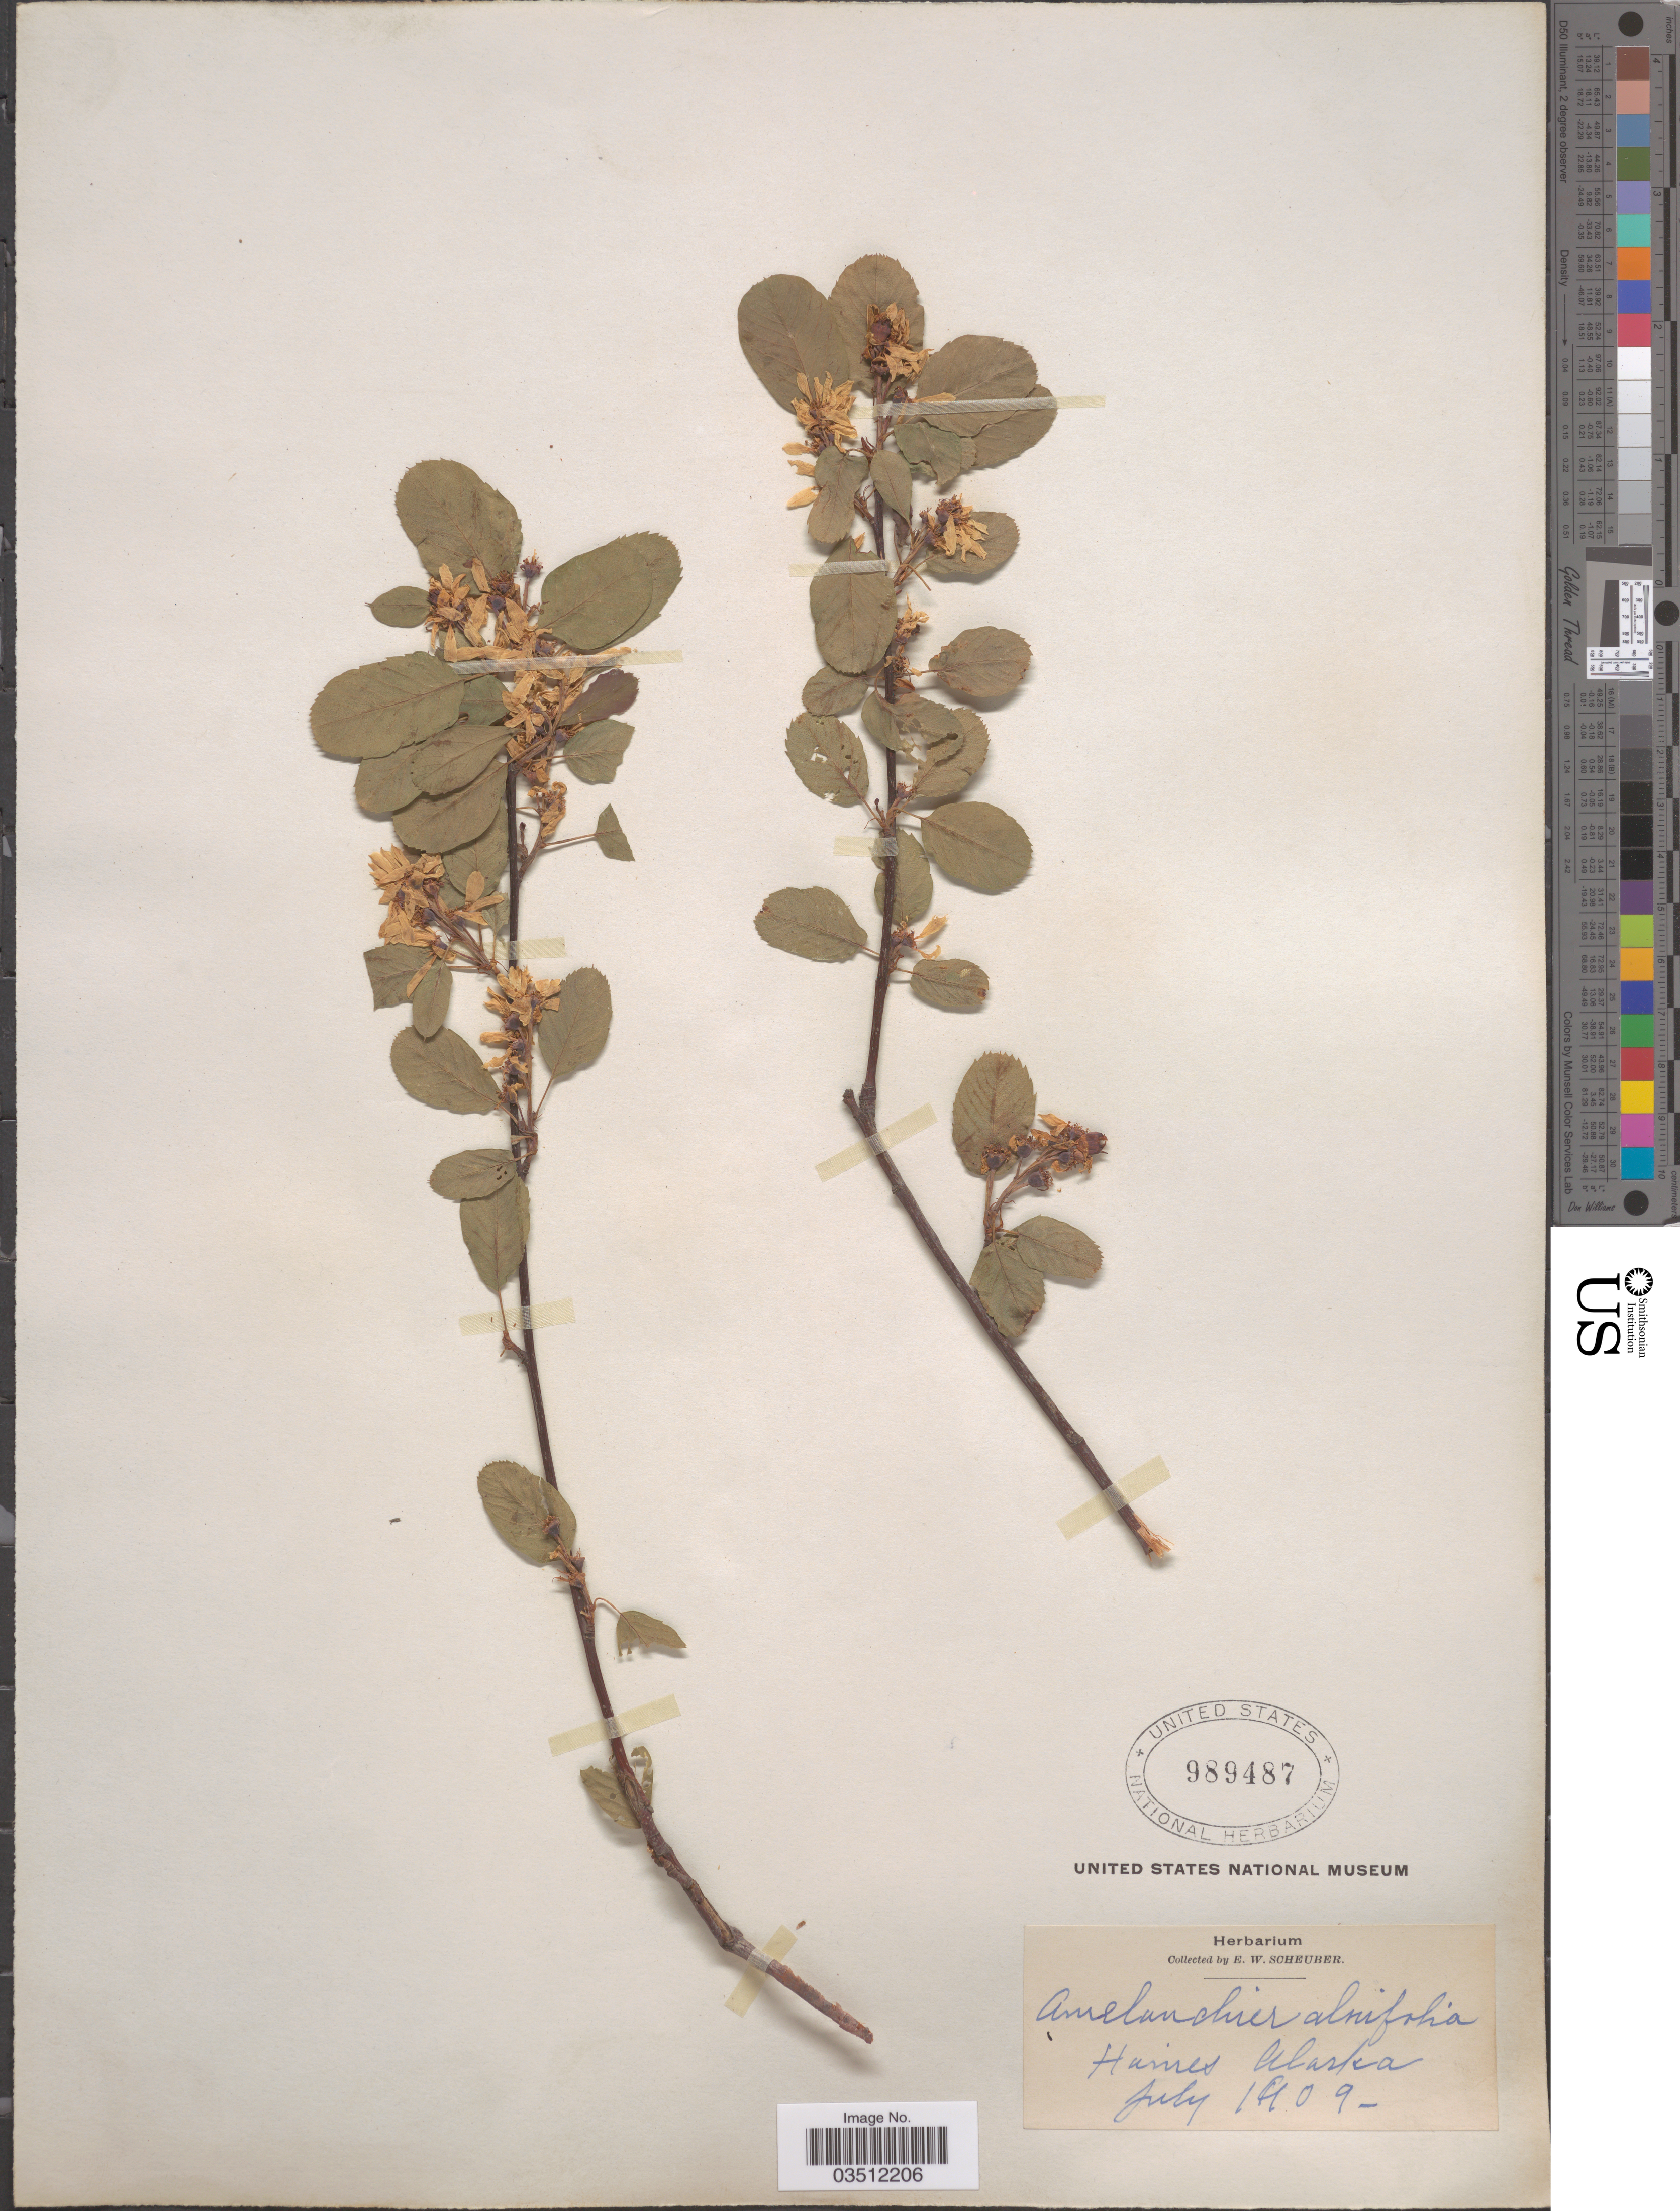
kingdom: Plantae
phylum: Tracheophyta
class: Magnoliopsida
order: Rosales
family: Rosaceae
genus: Amelanchier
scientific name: Amelanchier florida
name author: Lindl.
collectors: E. Scheuber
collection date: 1909-07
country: United States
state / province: Alaska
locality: Haines.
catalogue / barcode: US 989487